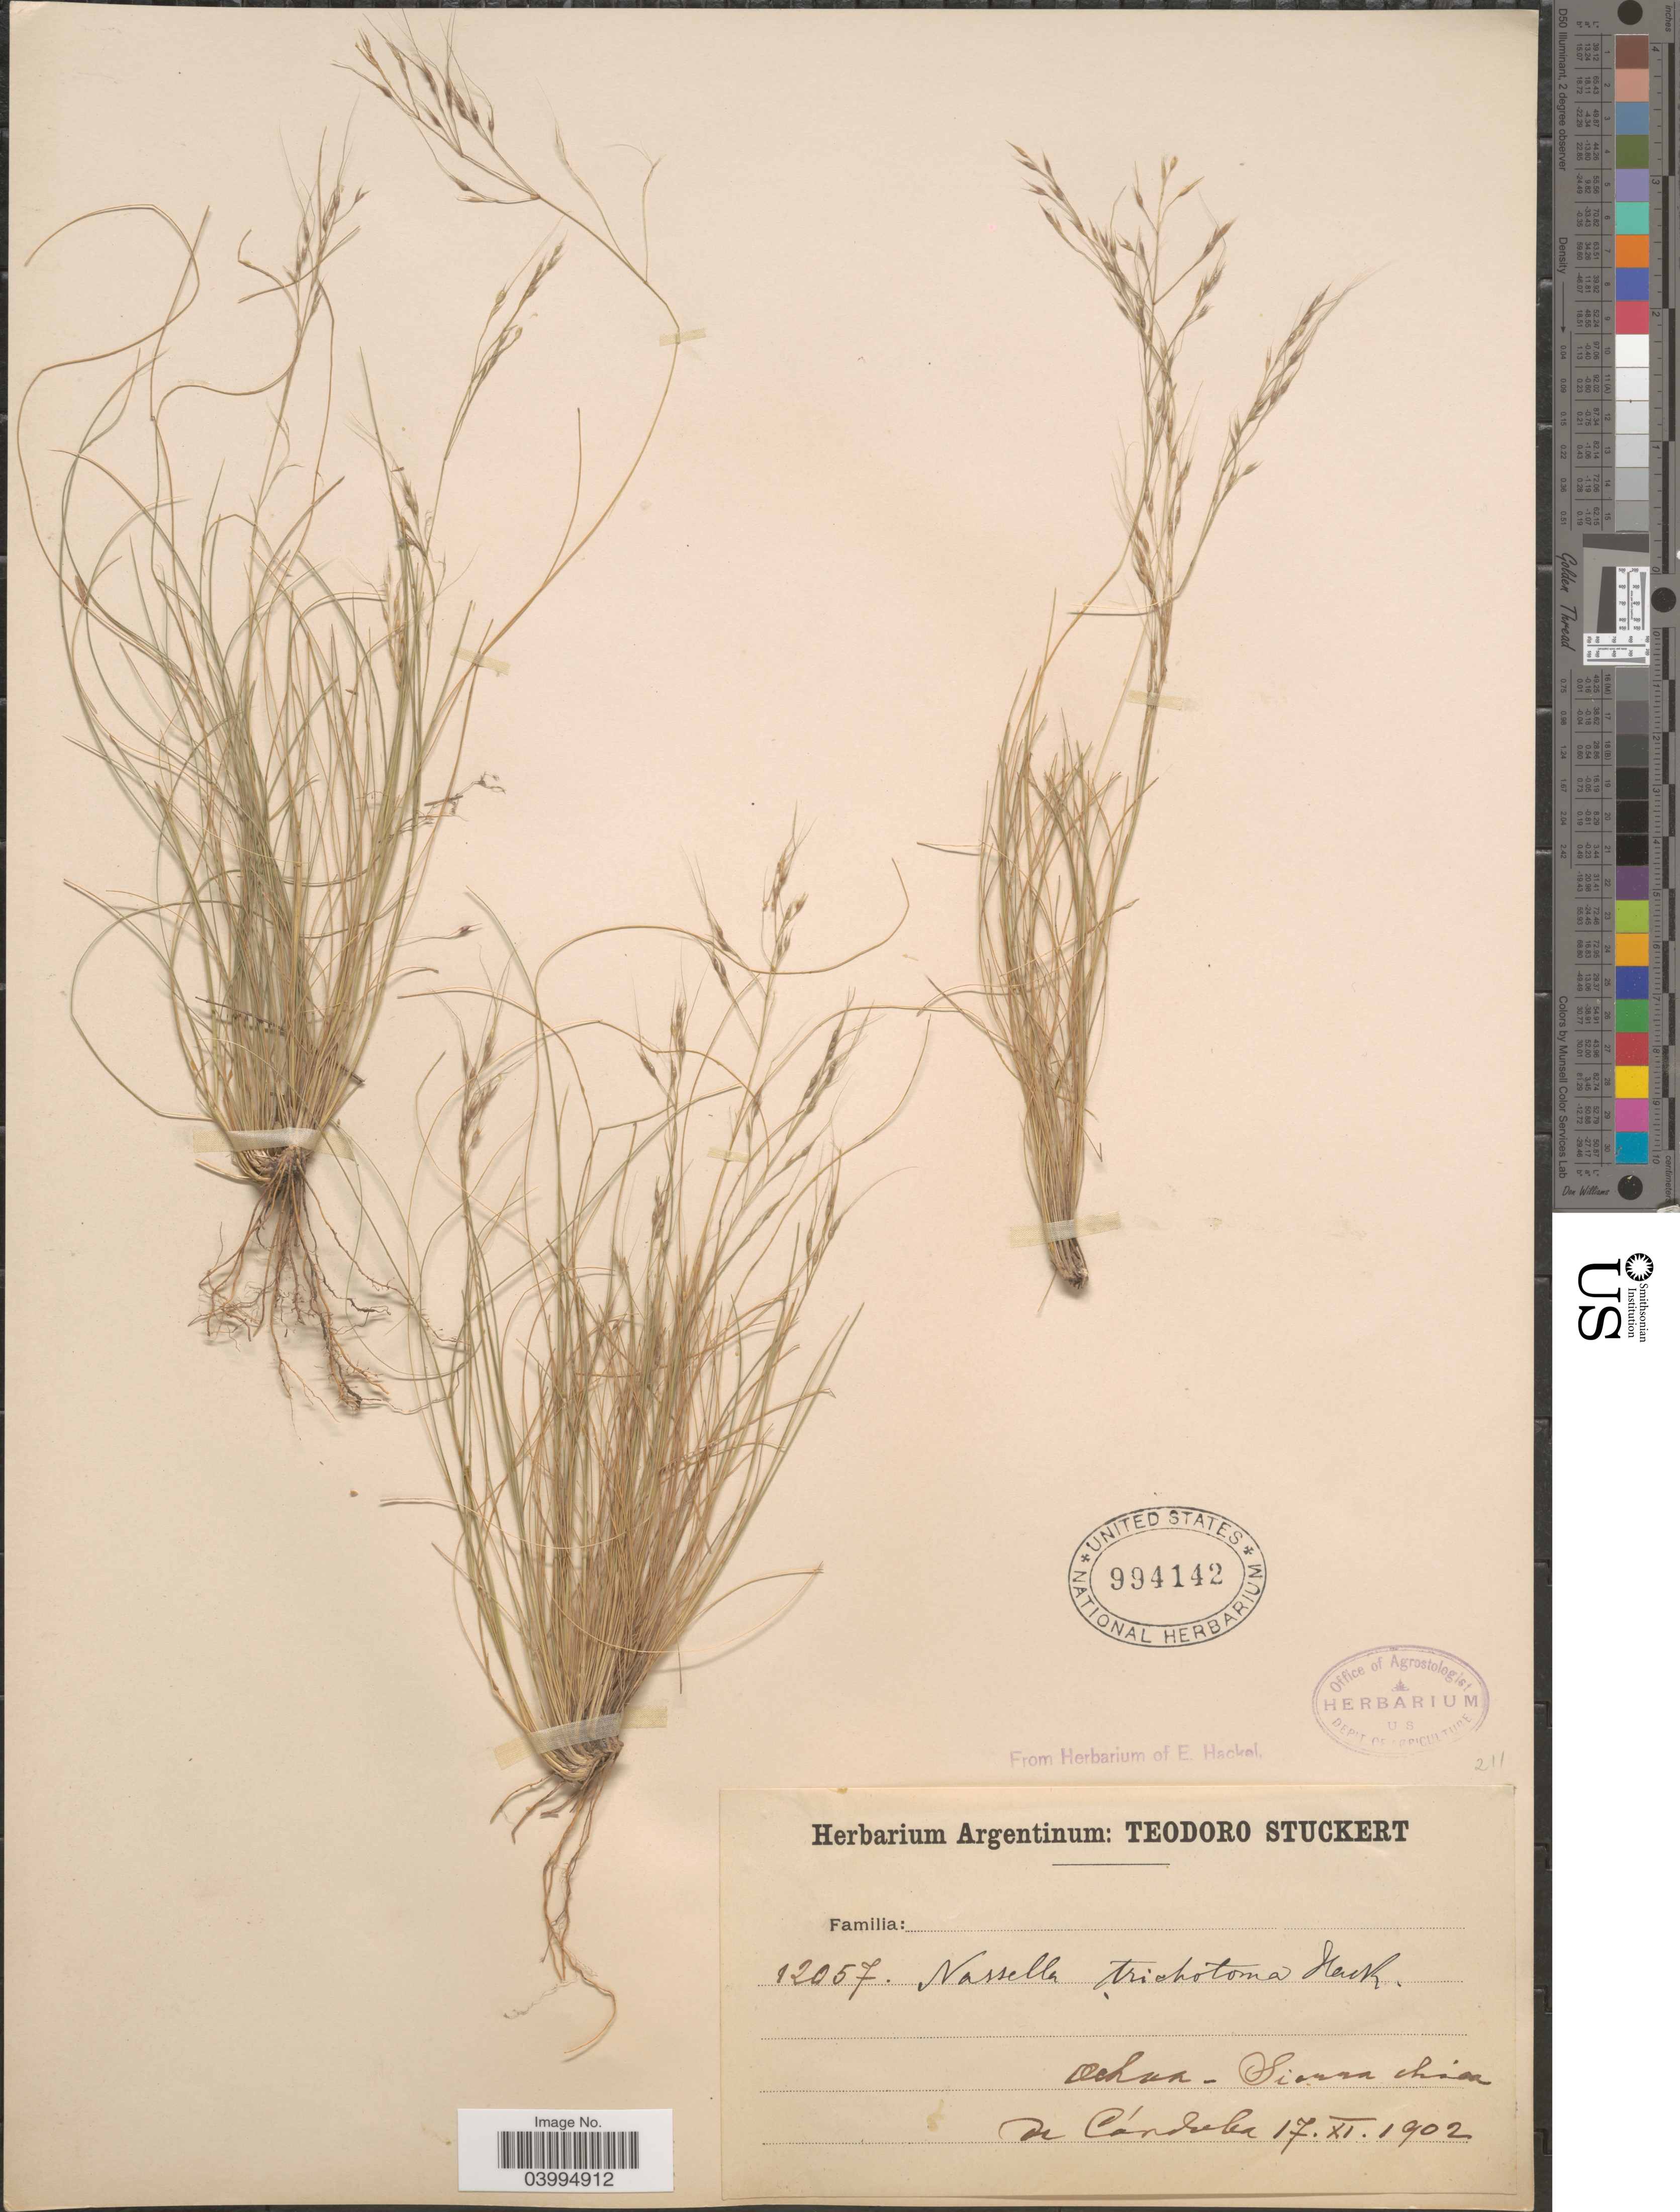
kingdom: Plantae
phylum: Tracheophyta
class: Liliopsida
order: Poales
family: Poaceae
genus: Nassella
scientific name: Nassella trichotoma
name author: (Ness) Hack. ex Arechav.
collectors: T. Stuckert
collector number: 12057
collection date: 1902-11-17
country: Argentina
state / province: Cordoba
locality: Ochoa - Sierra chica de Córdoba.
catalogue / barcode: US 994142